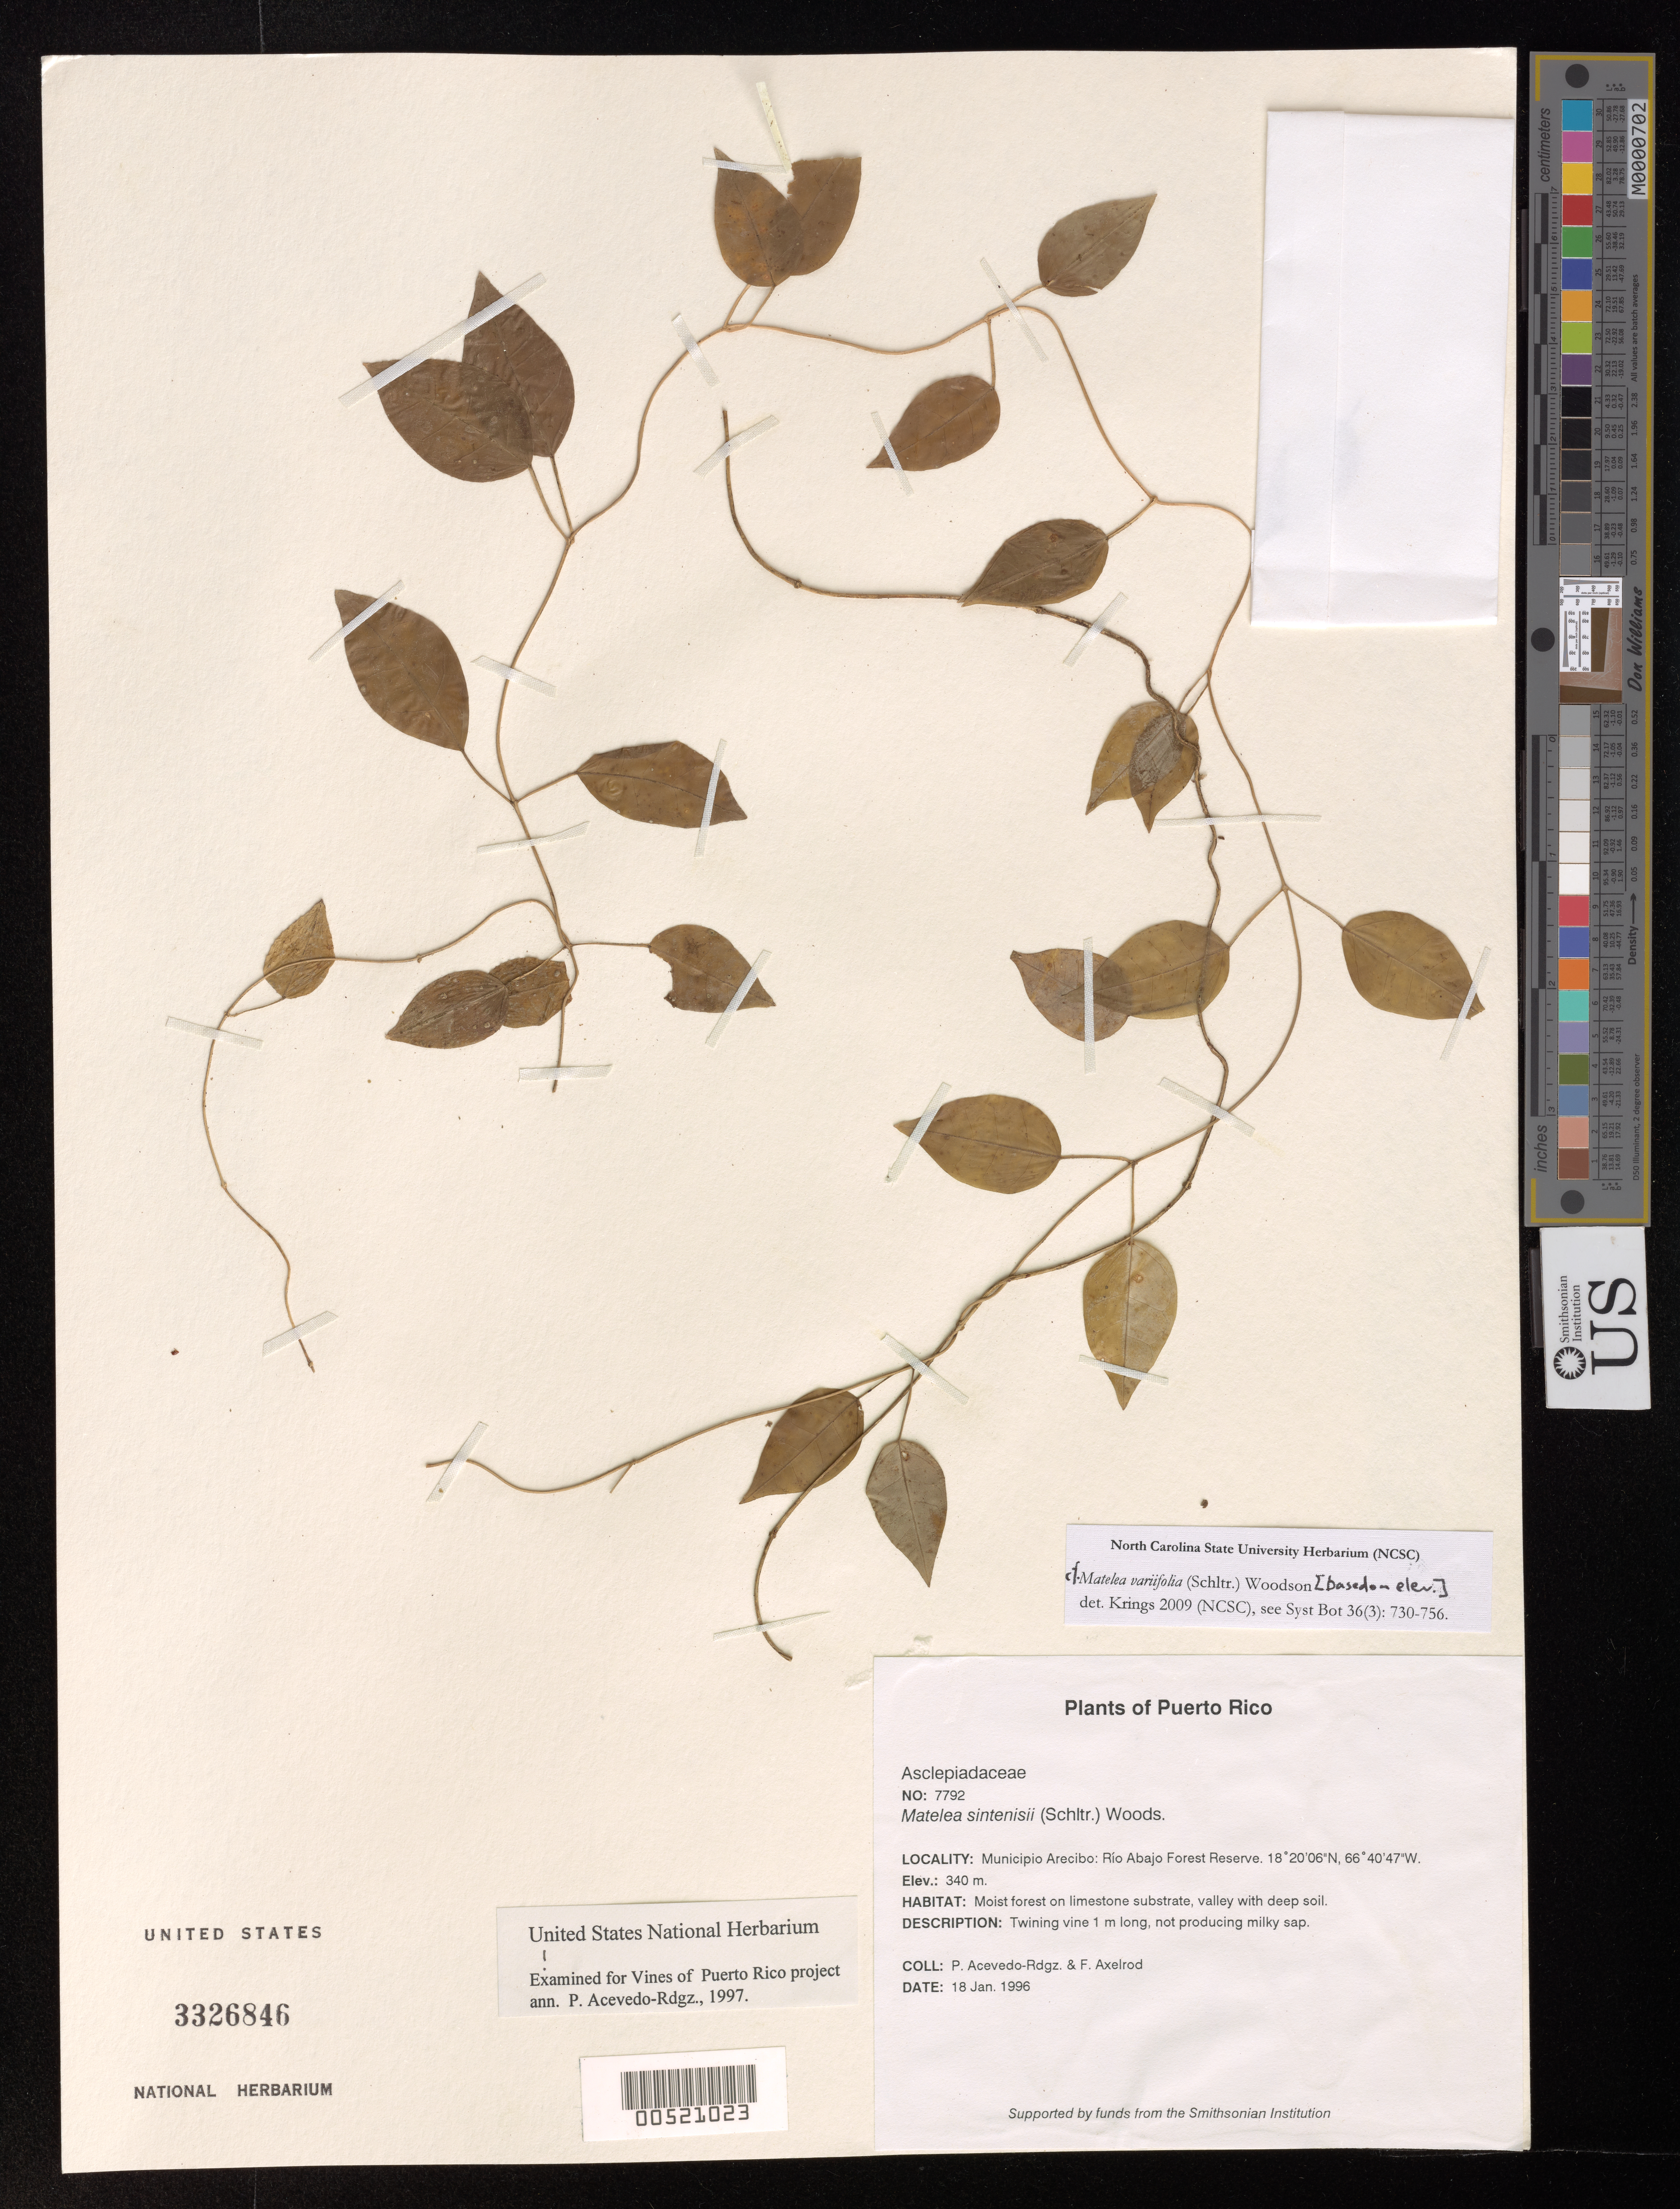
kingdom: Plantae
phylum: Tracheophyta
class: Magnoliopsida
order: Gentianales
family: Apocynaceae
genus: Matelea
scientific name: Matelea variifolia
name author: (Schltr.) Woodson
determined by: Krings, A.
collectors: P. Acevedo-Rodr. & F. S. Axelrod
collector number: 7792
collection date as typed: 18 Jan 1996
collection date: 1996-01-18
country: Puerto Rico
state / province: Arecibo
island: Puerto Rico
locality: Arecibo; Río Abajo Forest Reserve.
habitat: Moist forest on limestone substrate.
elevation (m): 340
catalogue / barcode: US 3326846